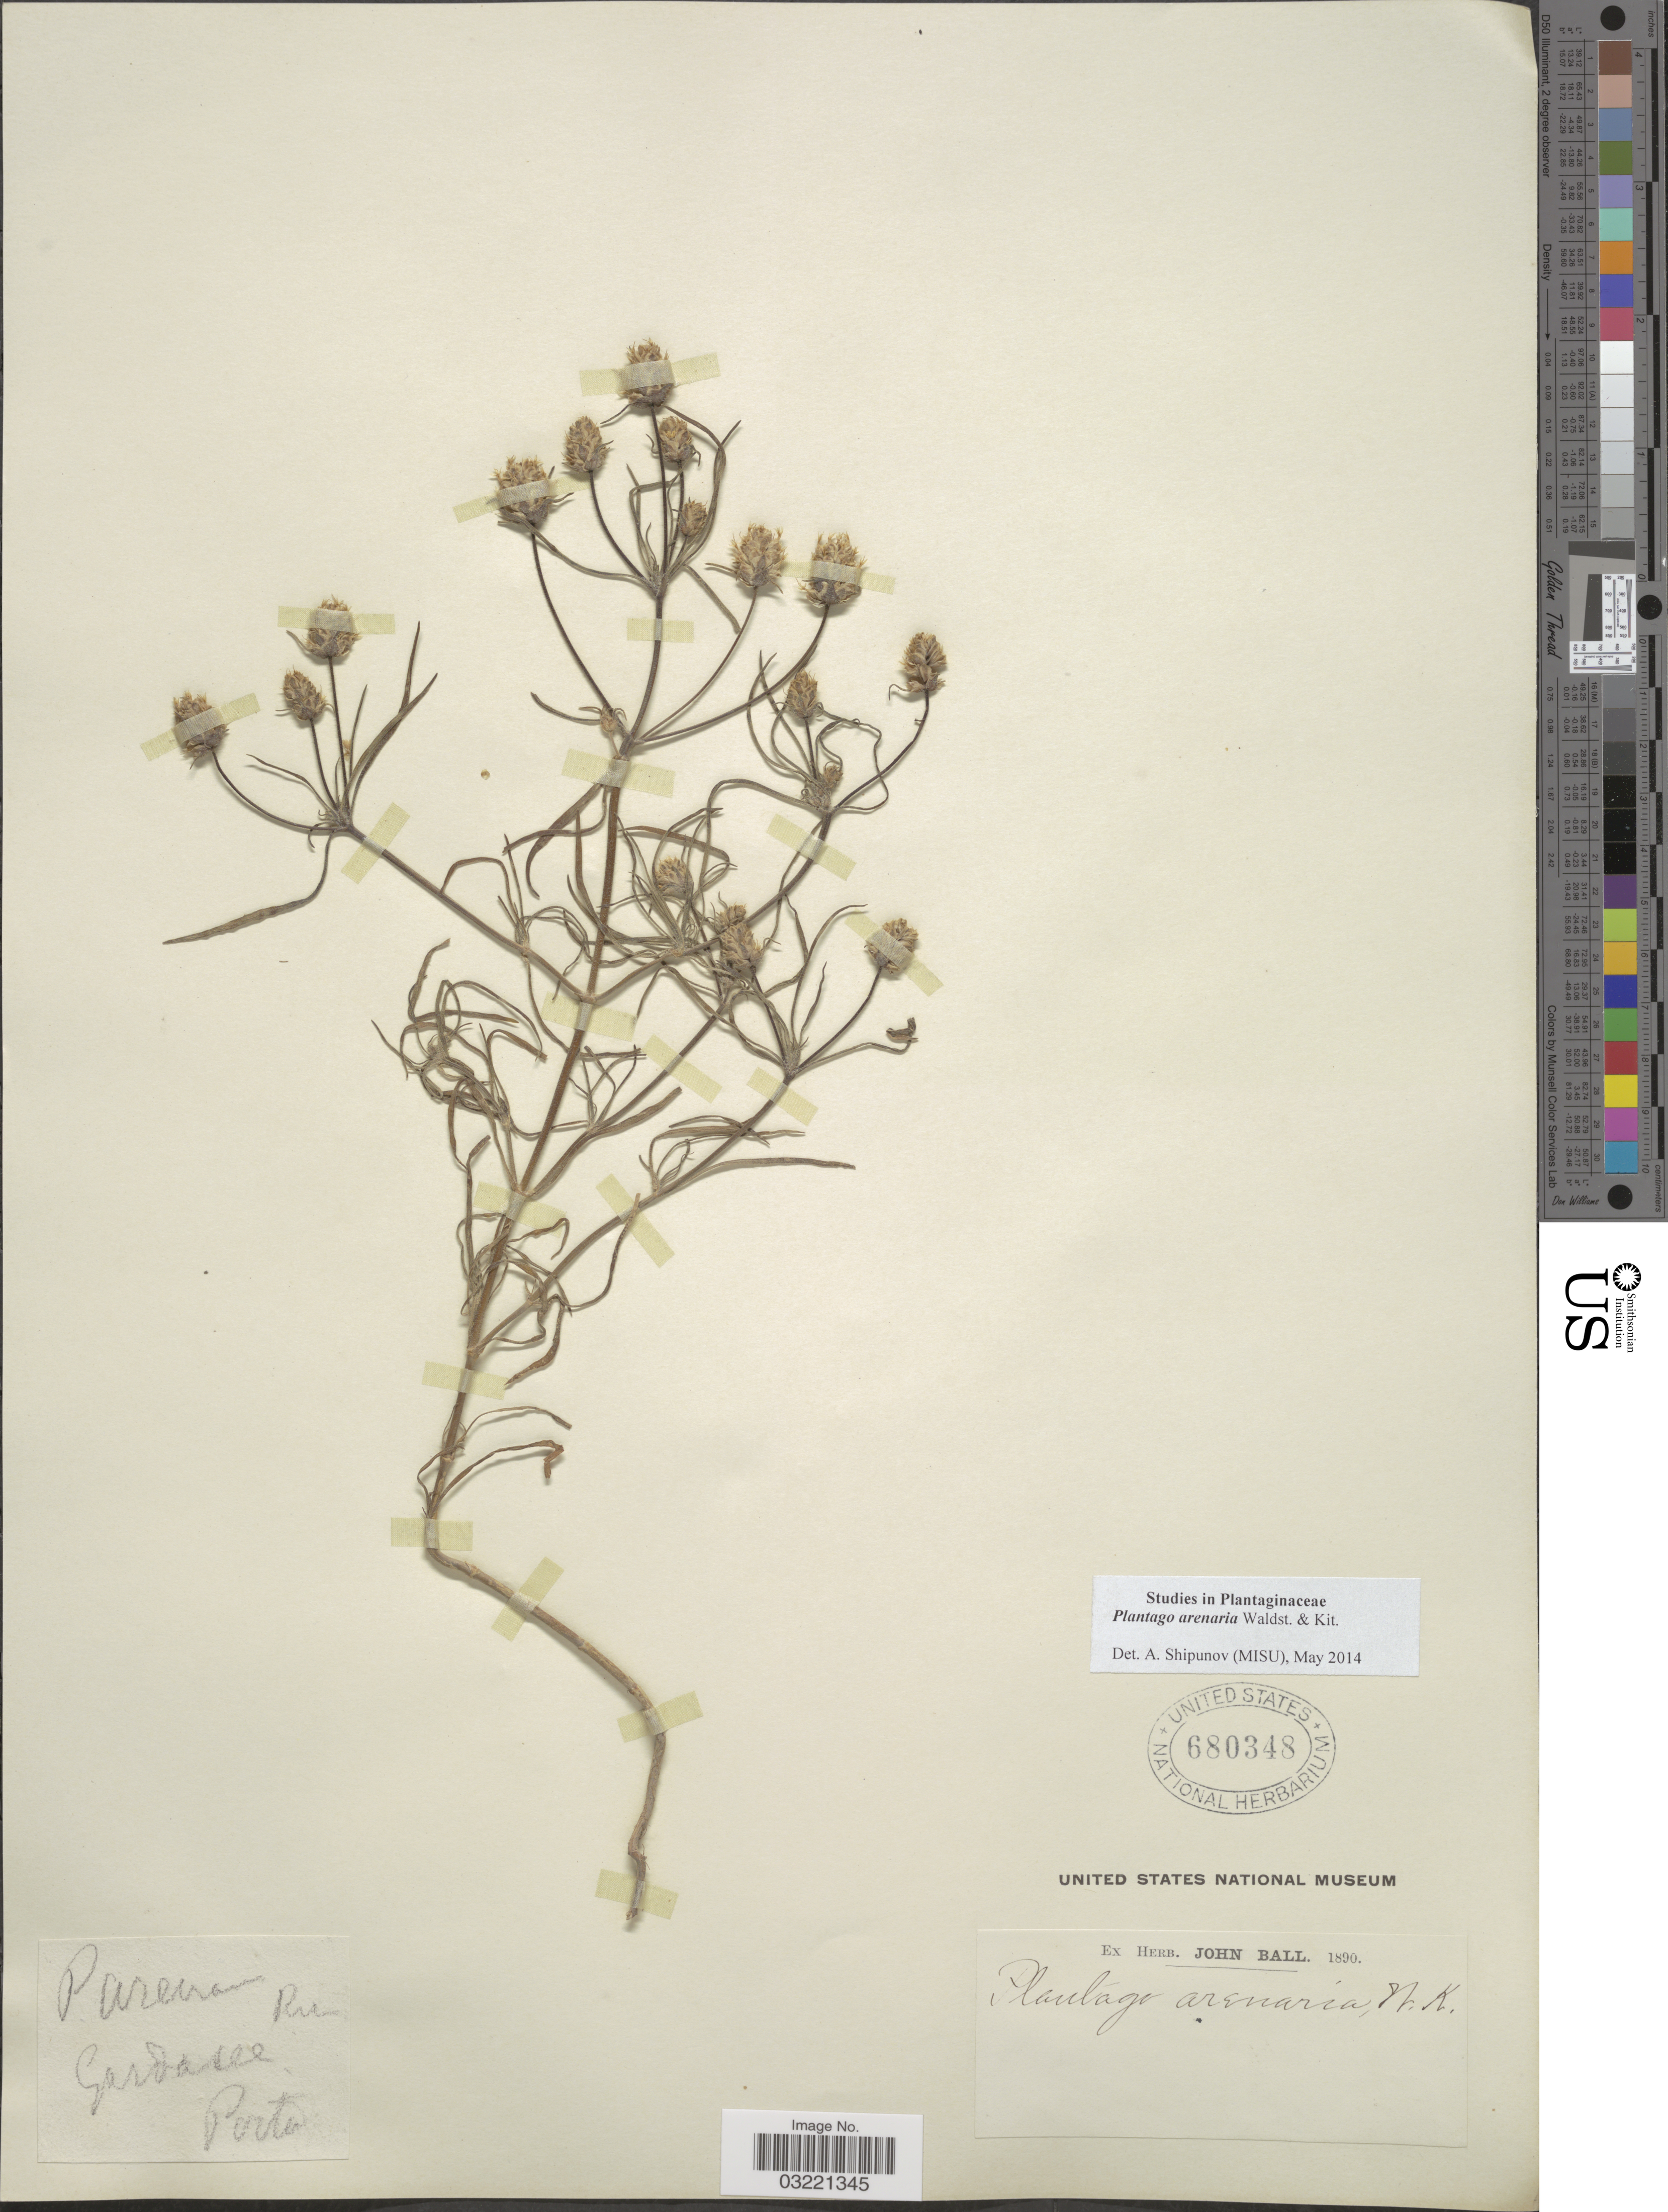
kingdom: Plantae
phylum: Tracheophyta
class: Magnoliopsida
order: Lamiales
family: Plantaginaceae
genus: Plantago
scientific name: Plantago arenaria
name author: Waldst. & Kit.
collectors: -- Porta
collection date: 1890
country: Italy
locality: Gardasee.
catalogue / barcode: US 680348